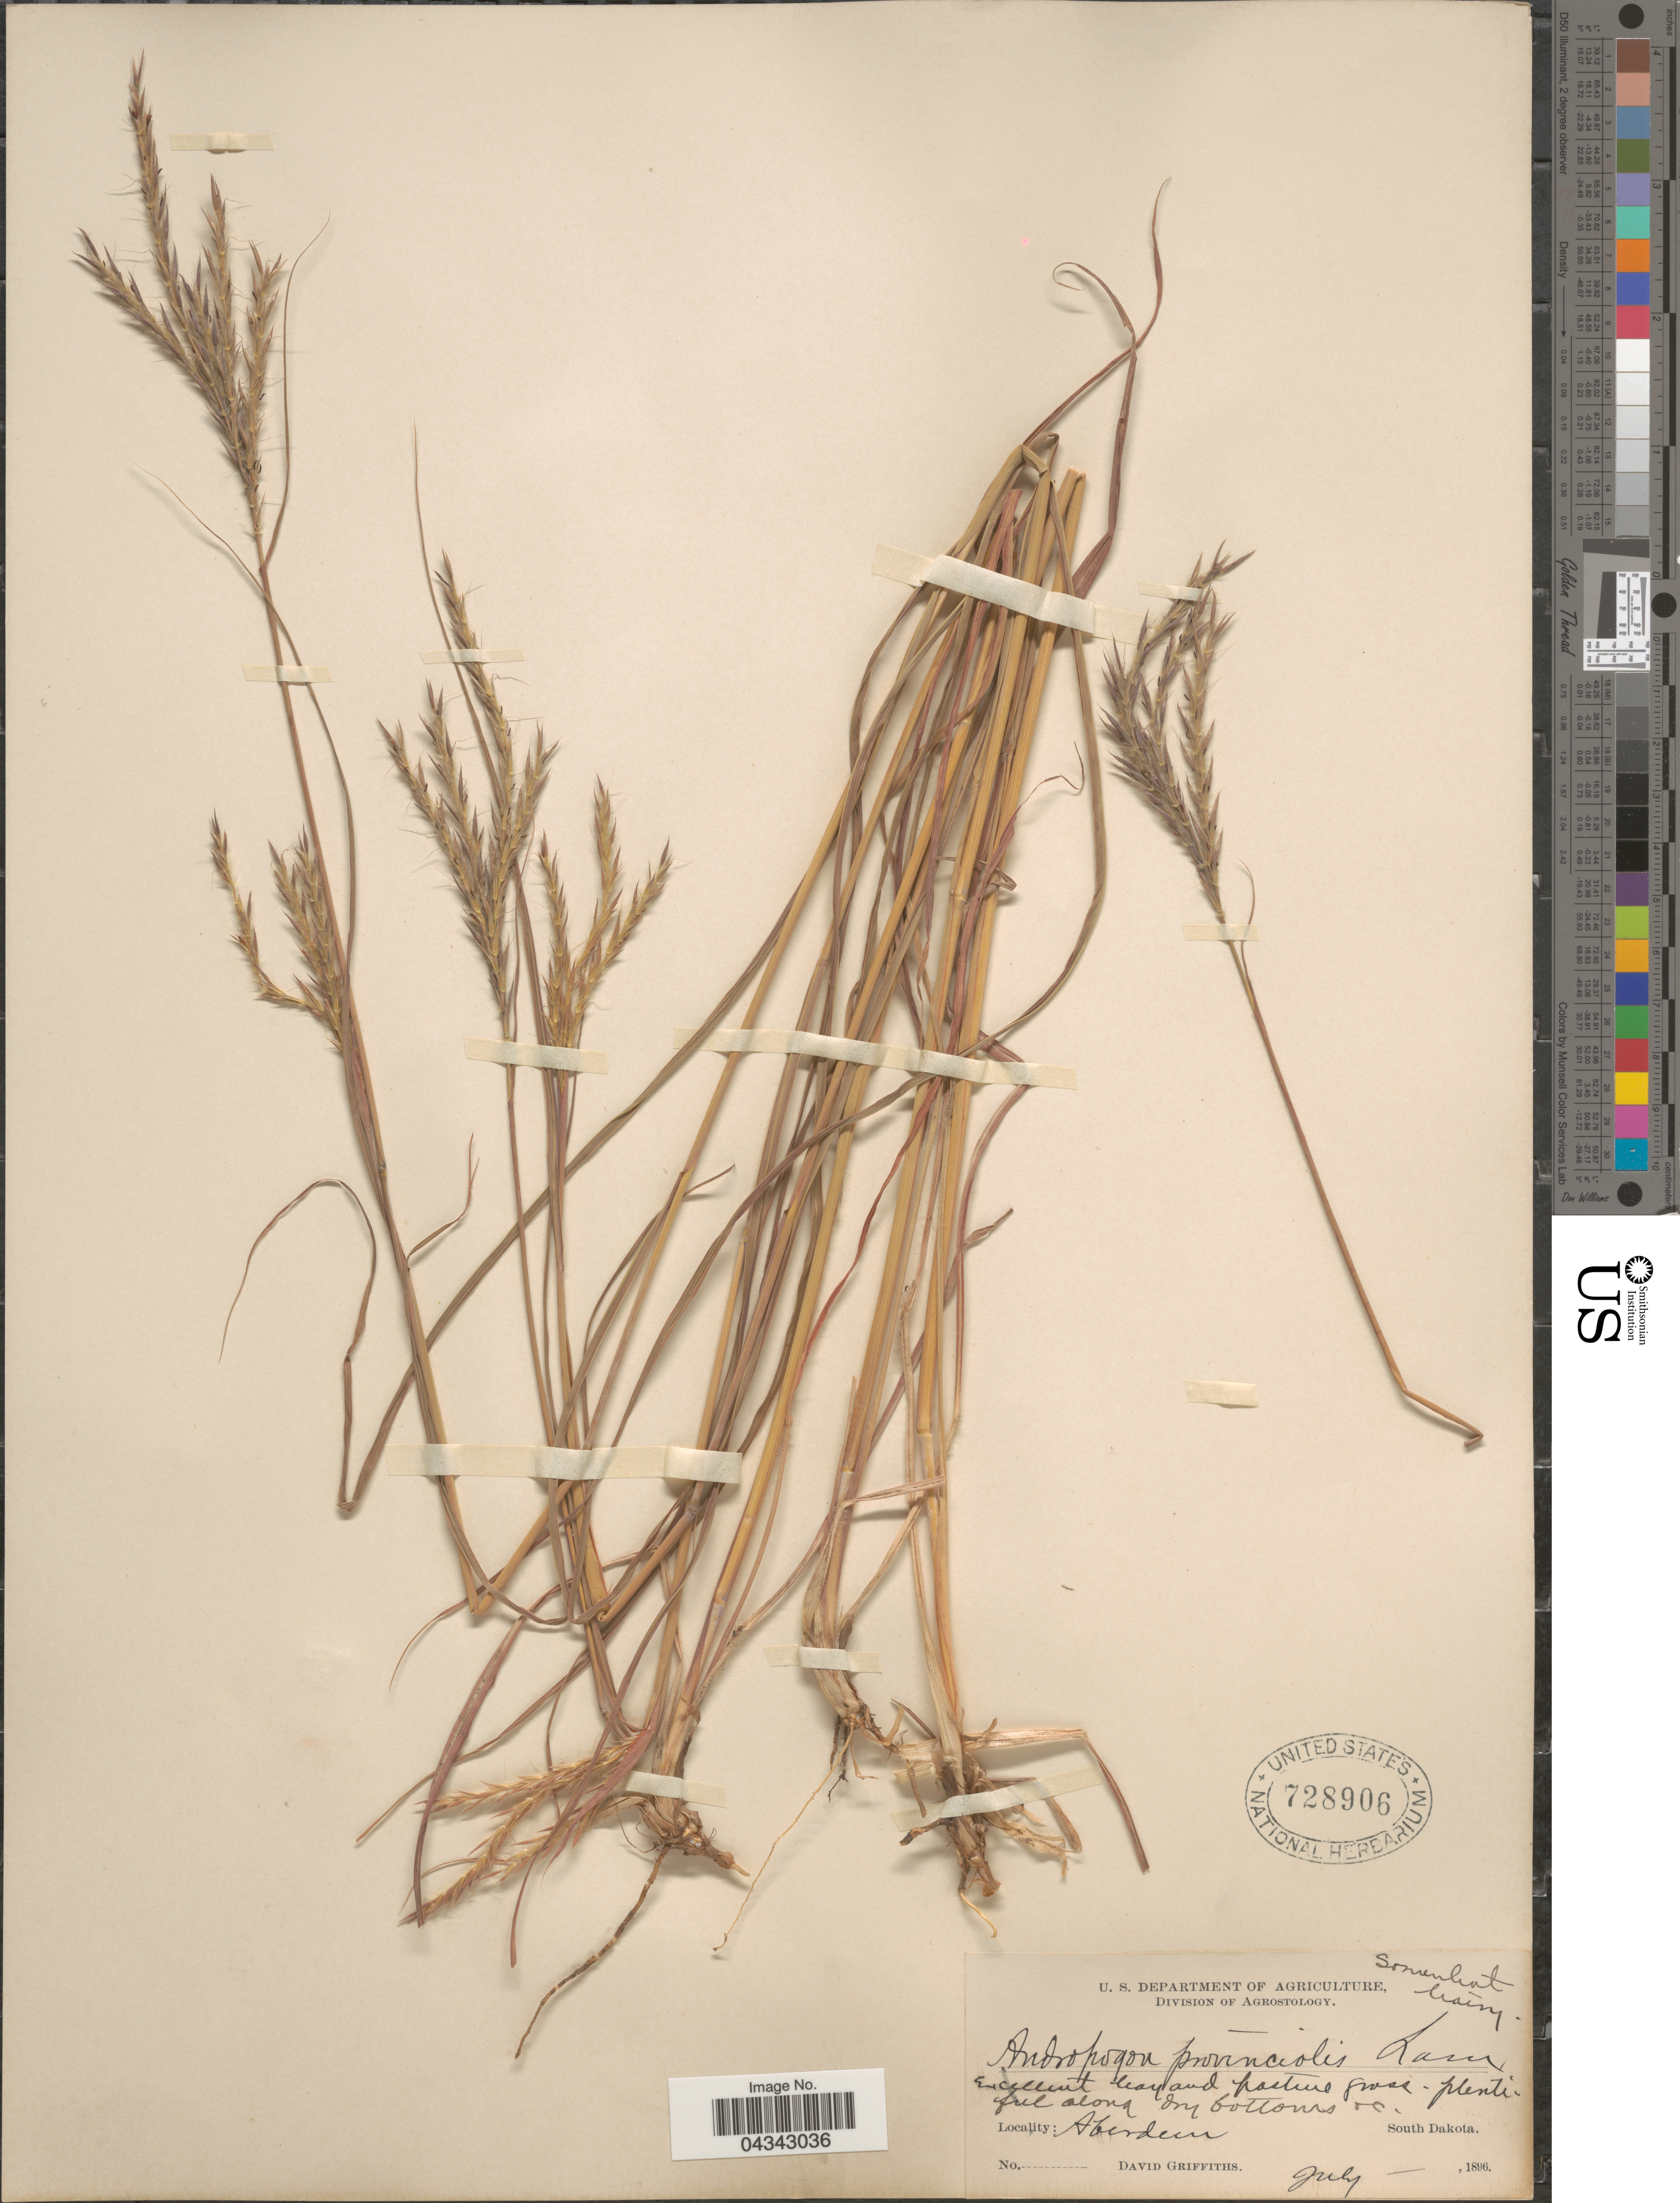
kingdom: Plantae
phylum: Tracheophyta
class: Liliopsida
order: Poales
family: Poaceae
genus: Andropogon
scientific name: Andropogon gerardii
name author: Vitman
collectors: D. Griffiths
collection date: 1896-07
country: United States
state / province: South Dakota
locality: Aberdeen.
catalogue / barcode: US 728906